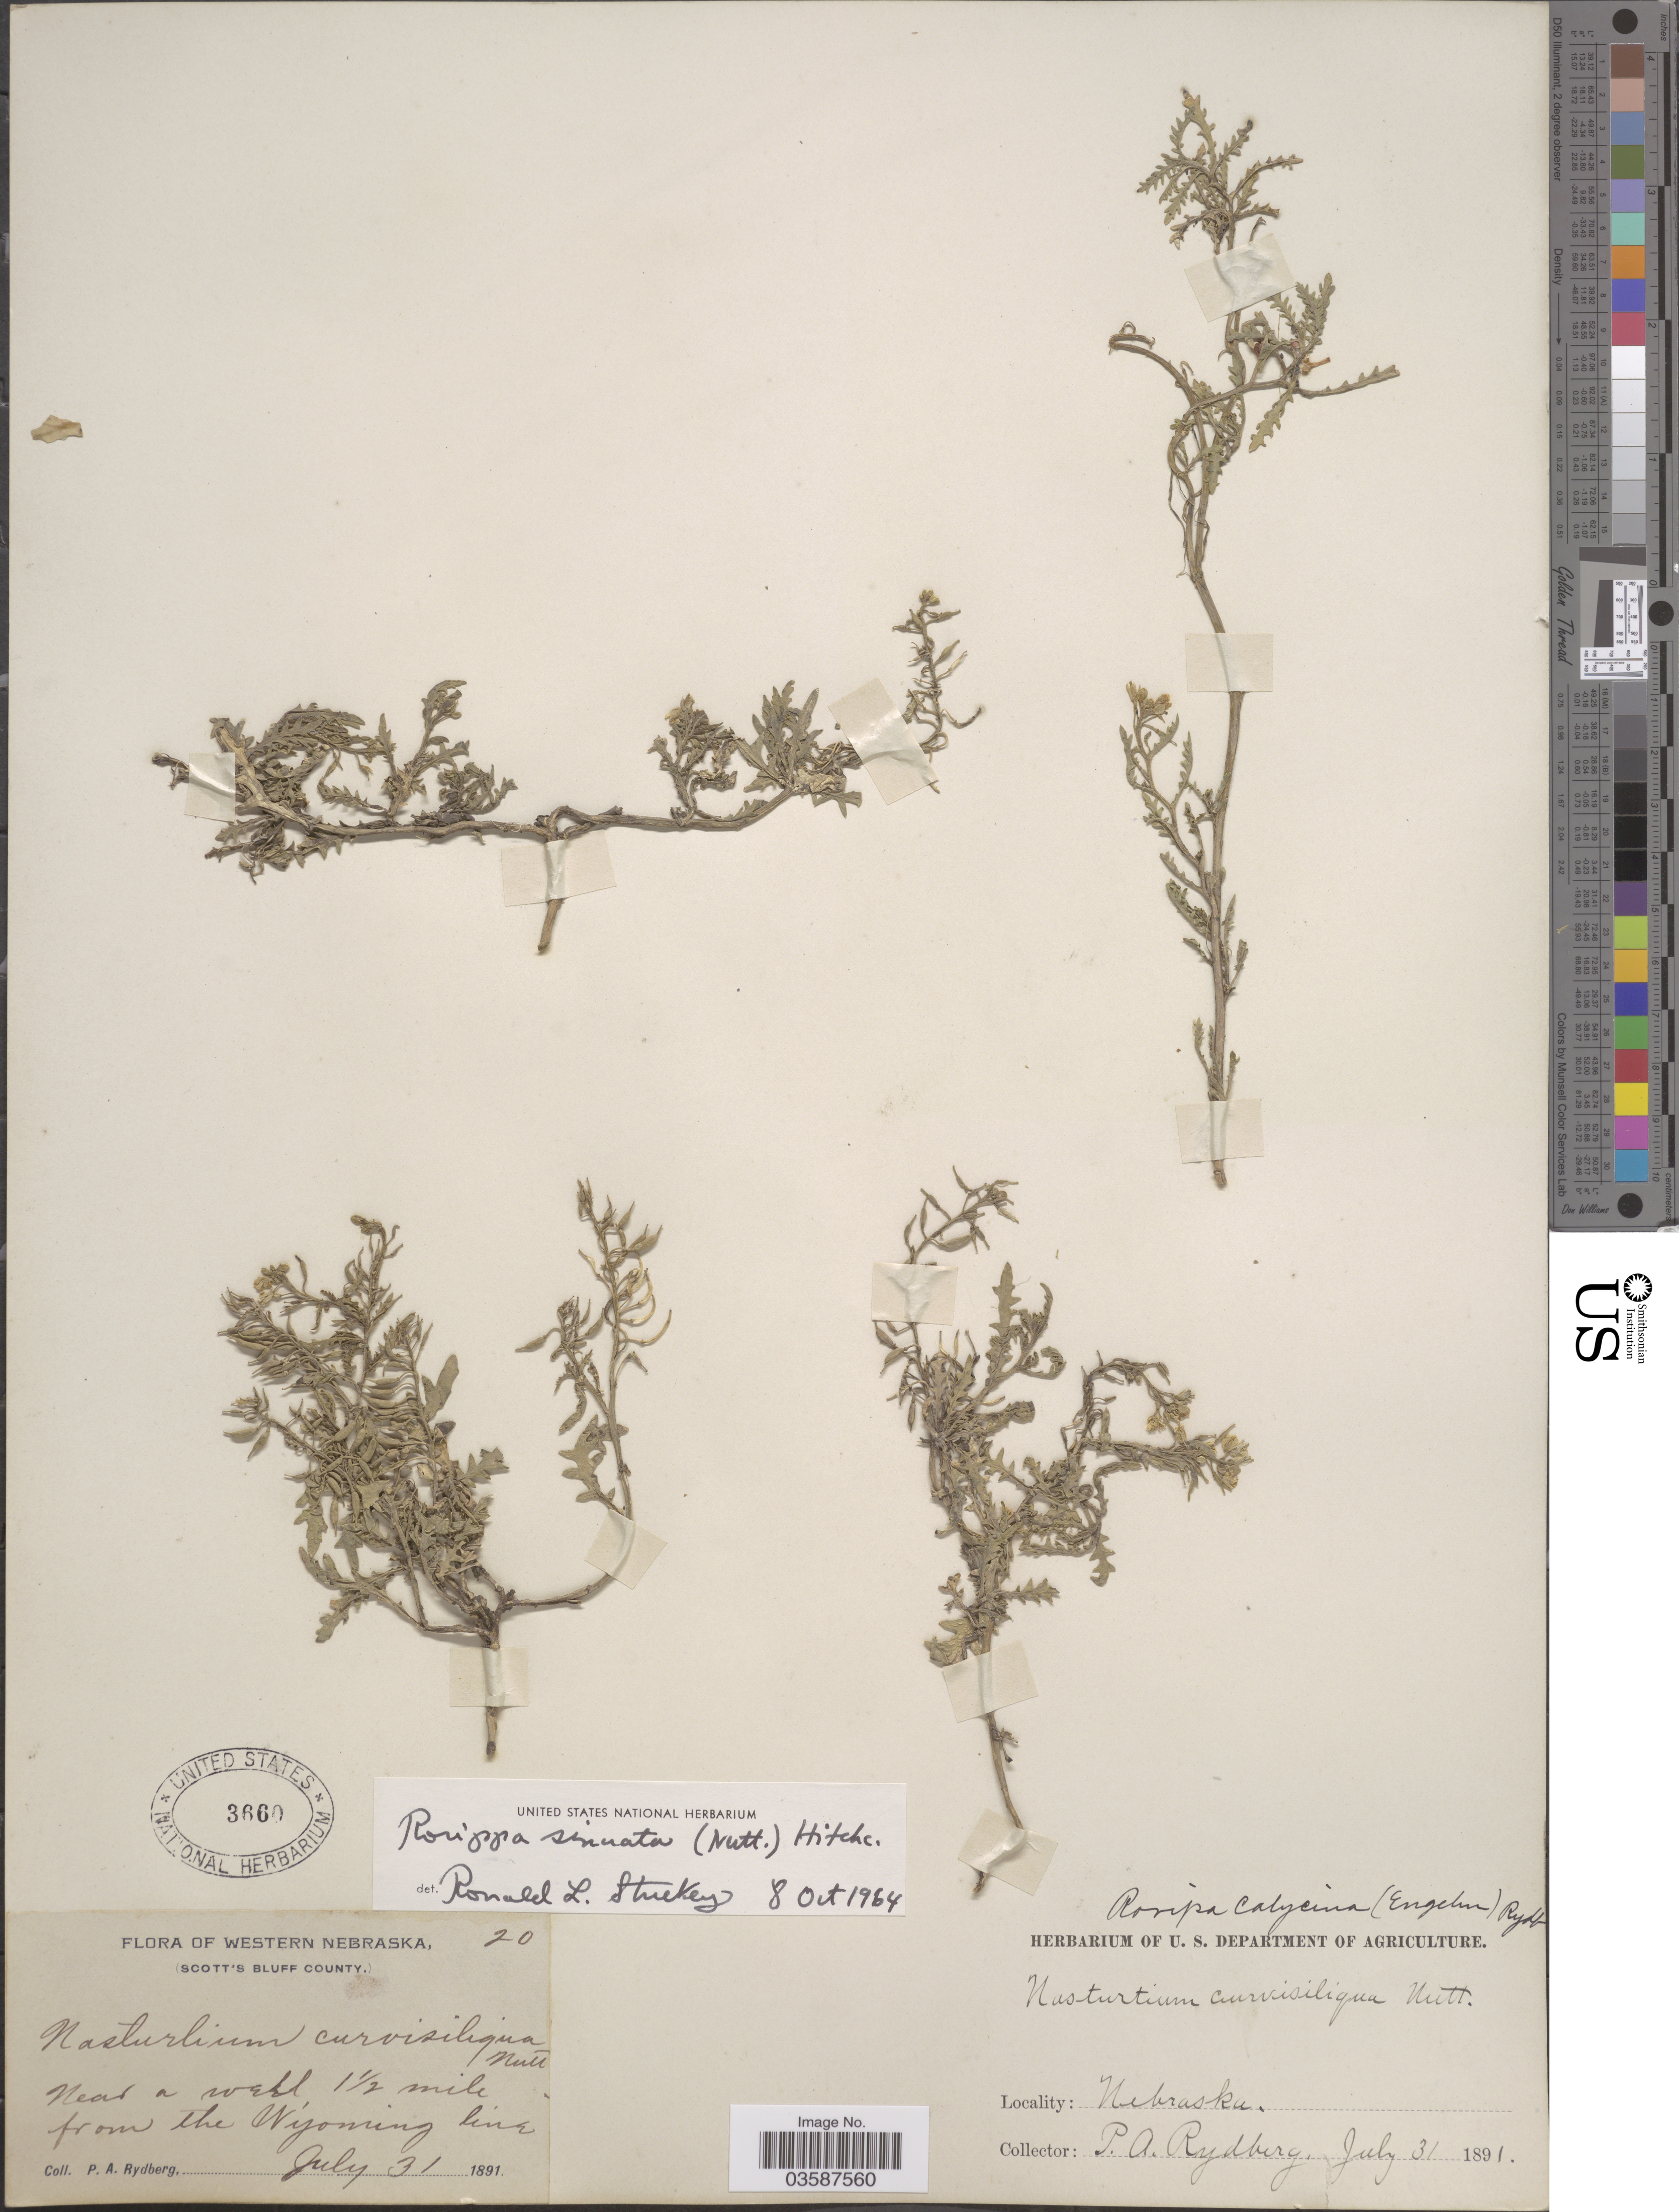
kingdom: Plantae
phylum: Tracheophyta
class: Magnoliopsida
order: Brassicales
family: Brassicaceae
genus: Rorippa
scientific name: Rorippa sinuata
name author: (Nutt.) Hitchc.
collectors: P. A. Rydberg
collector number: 20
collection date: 1891-07-31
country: United States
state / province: Nebraska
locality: Western Nebraska. (Scott's Bluff County.) Near a well, 1½ mile from the Wyoming line.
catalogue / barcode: US 3660